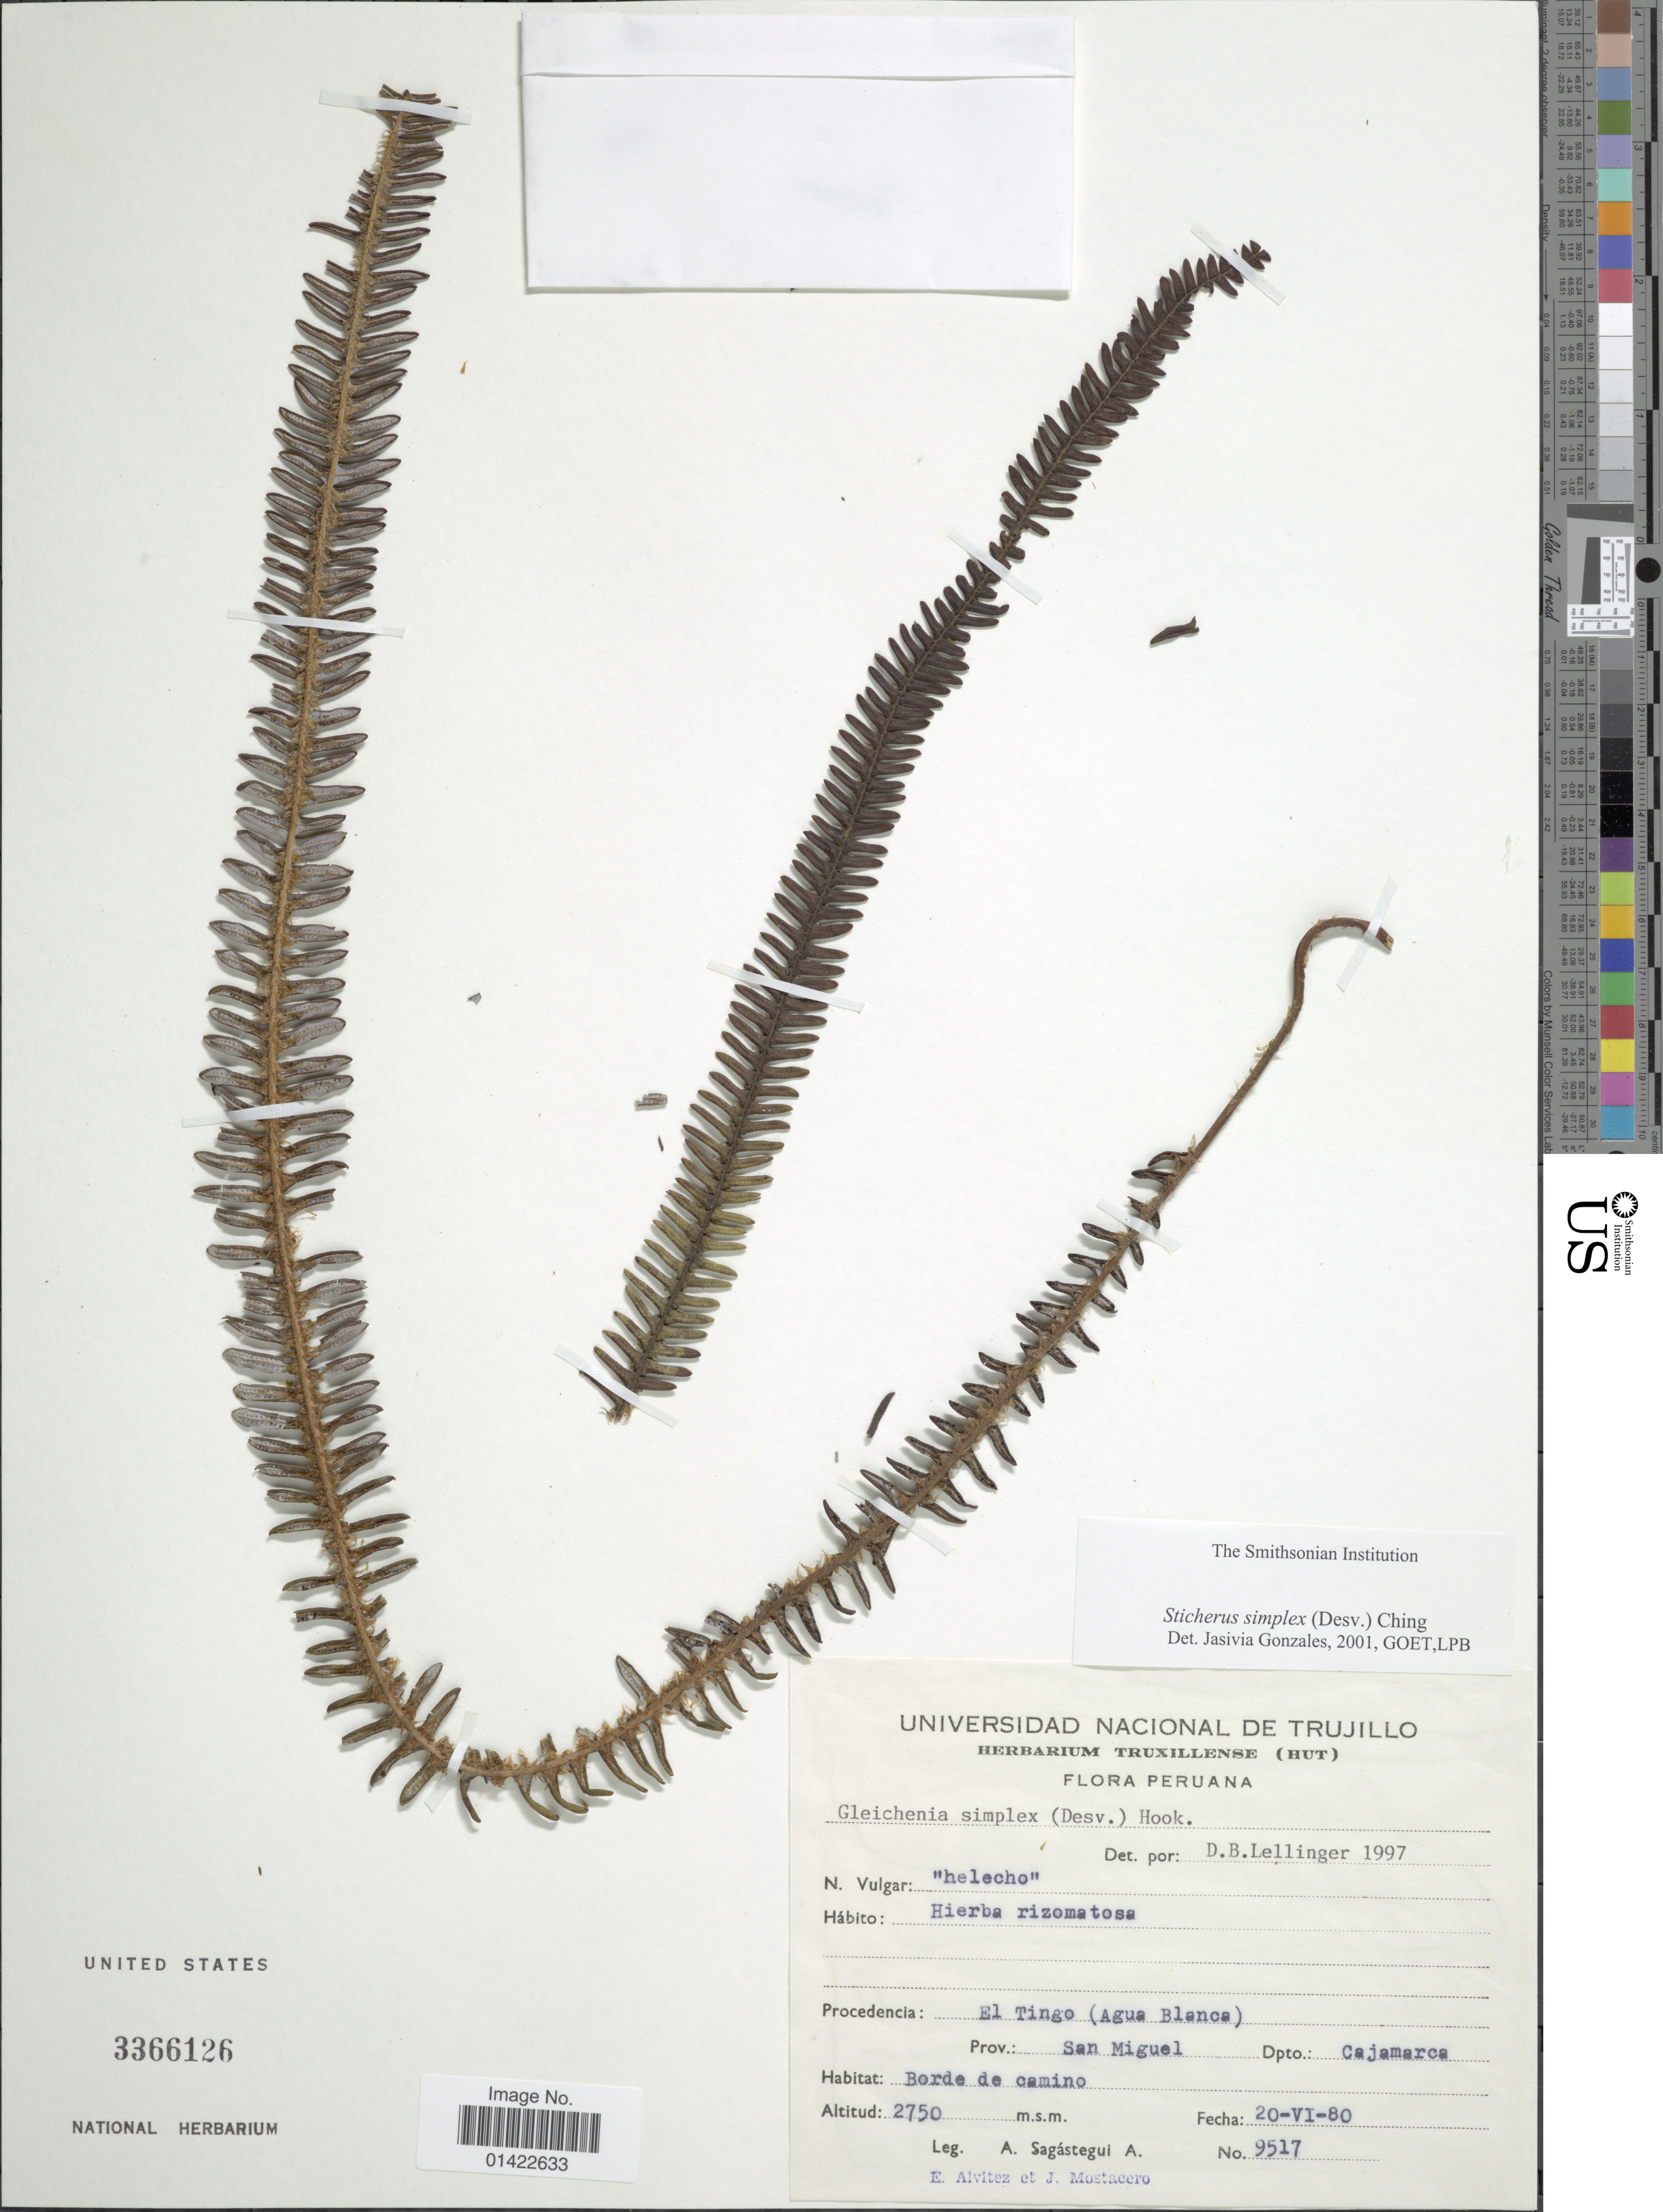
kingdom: Plantae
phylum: Tracheophyta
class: Polypodiopsida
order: Gleicheniales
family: Gleicheniaceae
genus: Sticherus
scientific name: Sticherus simplex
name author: (Desv.) Ching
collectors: A. Sagástegui A., E. Alvitez I. & J. Mostacero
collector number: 9517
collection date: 1980-06-20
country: Peru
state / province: Cajamarca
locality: El Tingo (Agua Blanca). Prov.: San Miguel.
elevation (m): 2750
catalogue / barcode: US 3366126